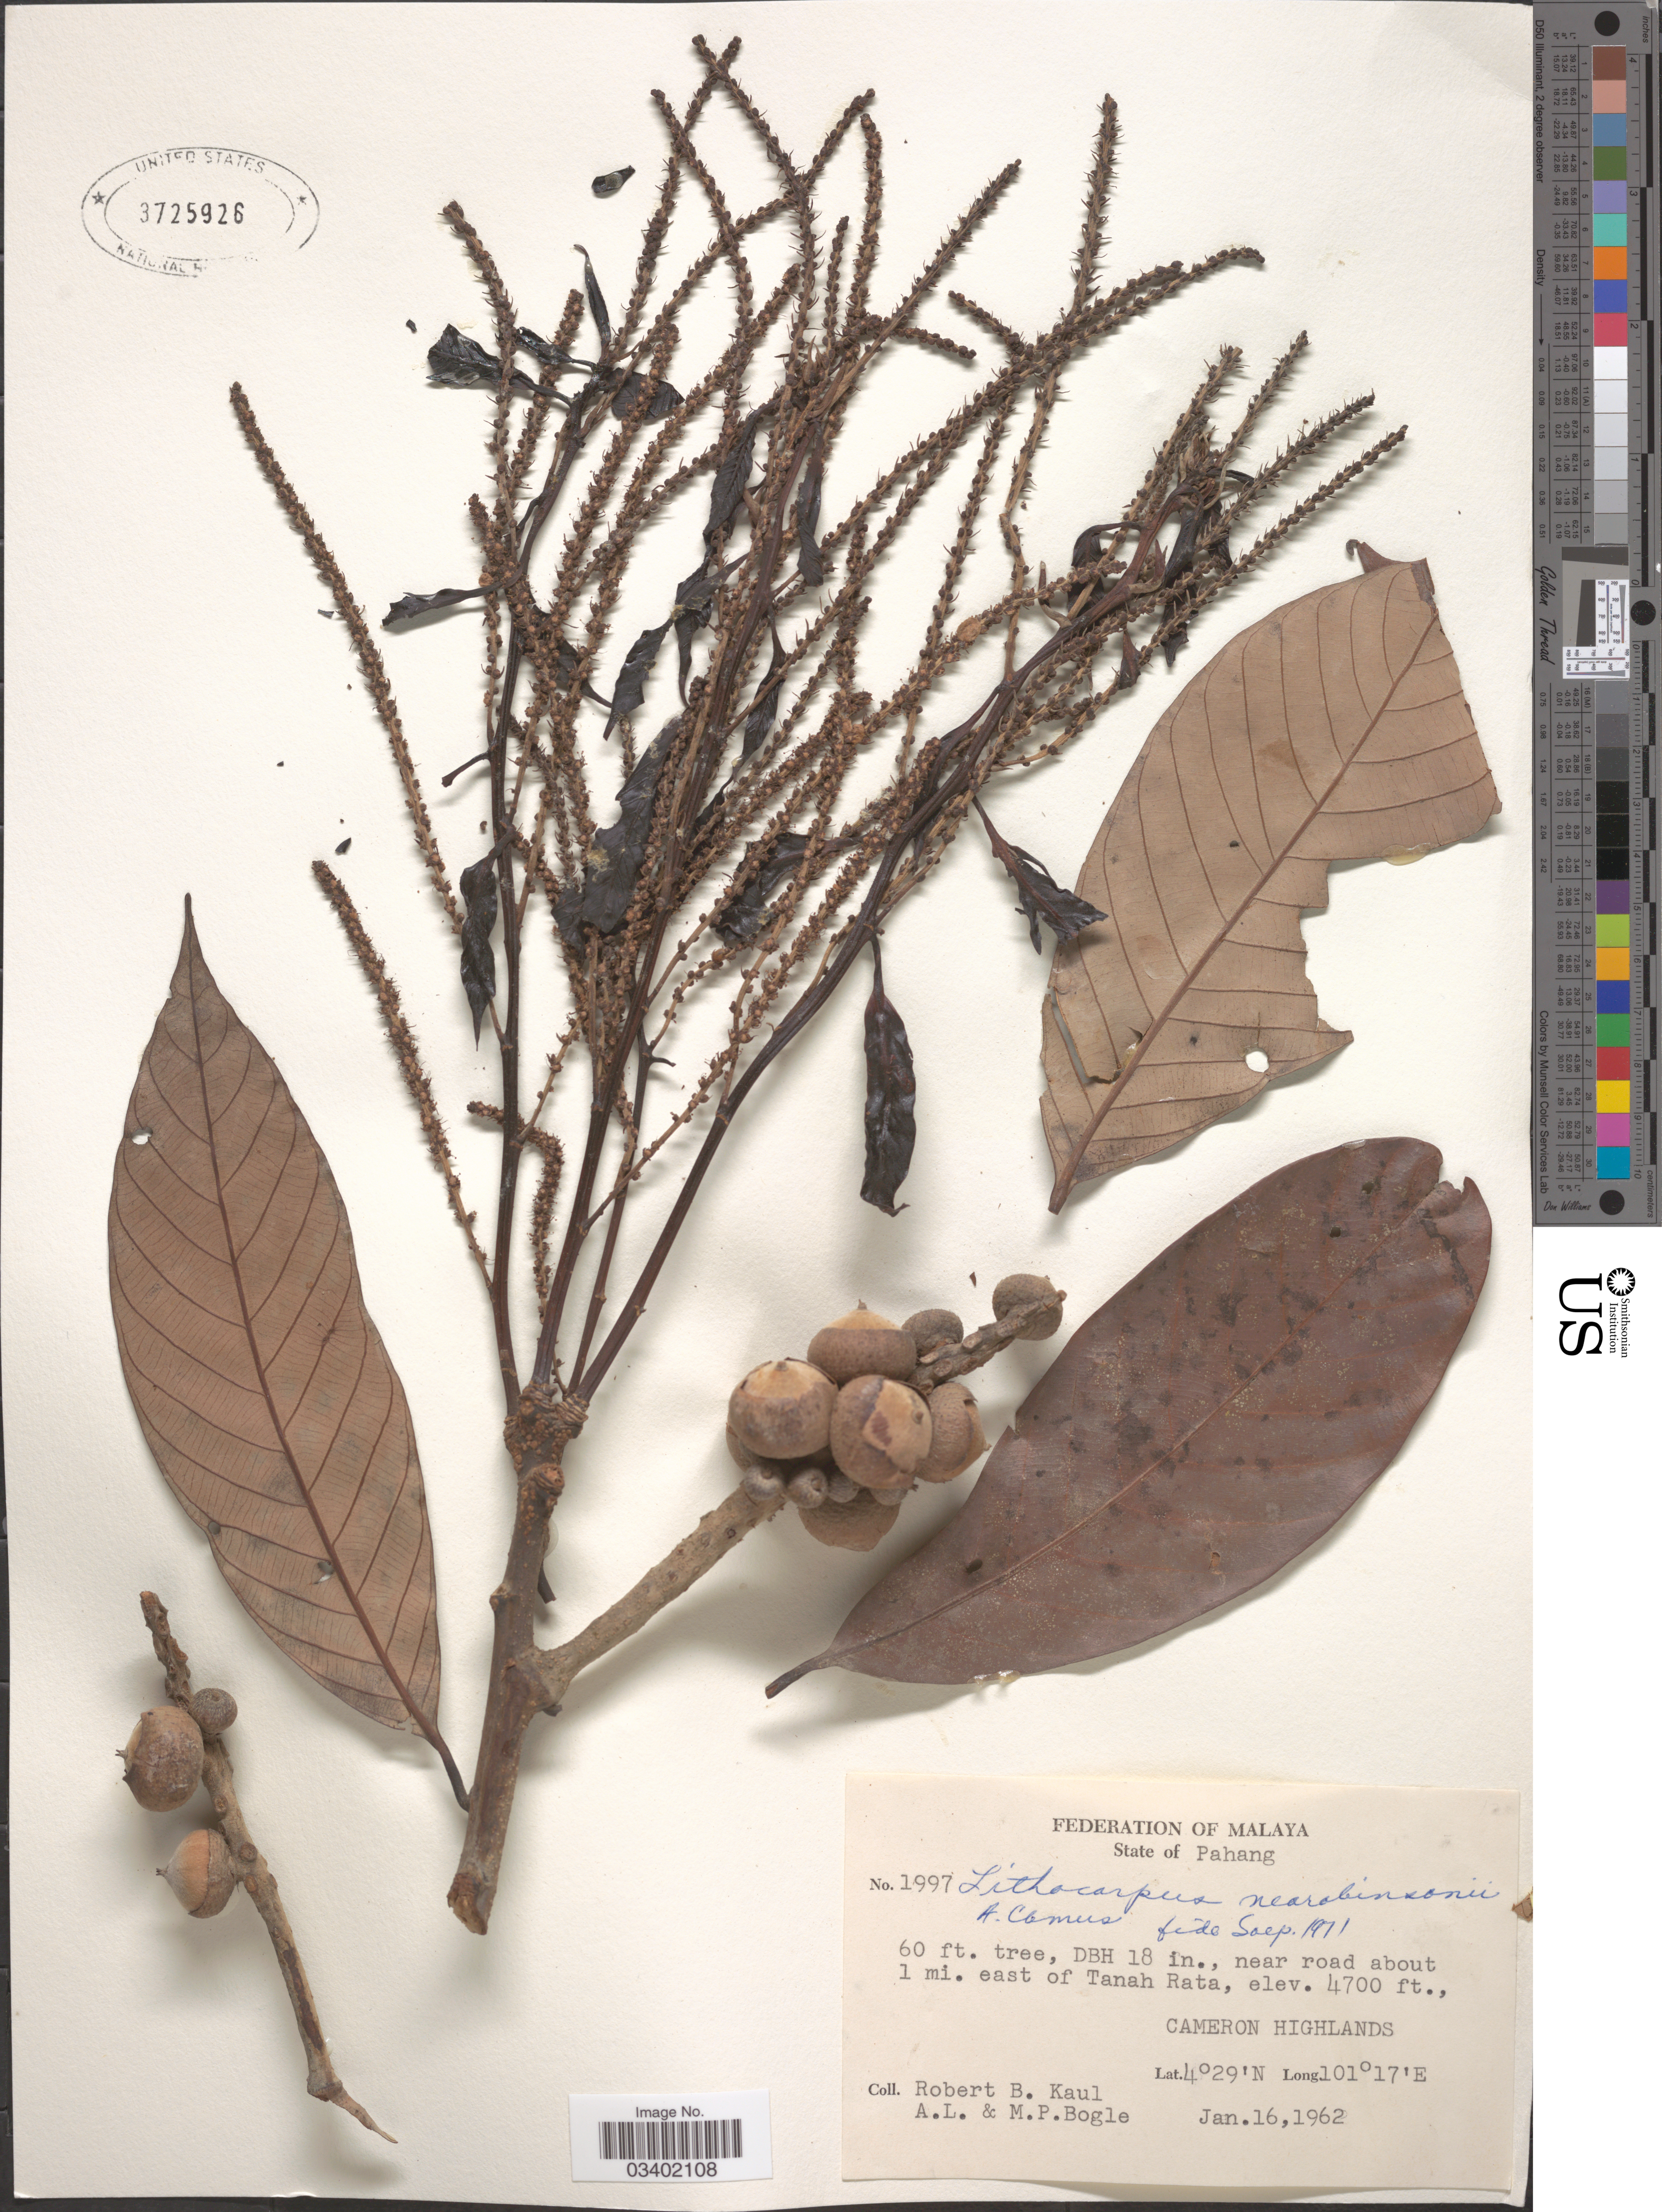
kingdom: Plantae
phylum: Tracheophyta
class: Magnoliopsida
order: Fagales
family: Fagaceae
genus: Lithocarpus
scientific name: Lithocarpus neorobinsonii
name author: A. Camus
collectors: R. Kaul, Bogle, A.L. & M. Bogle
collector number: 1997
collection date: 1962-01-16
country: Malaysia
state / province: Pahang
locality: Federation of Malaya. Near road about 1 mi. east of Tanah Rata, Cameron Highlands.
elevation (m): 1433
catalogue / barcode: US 3725926